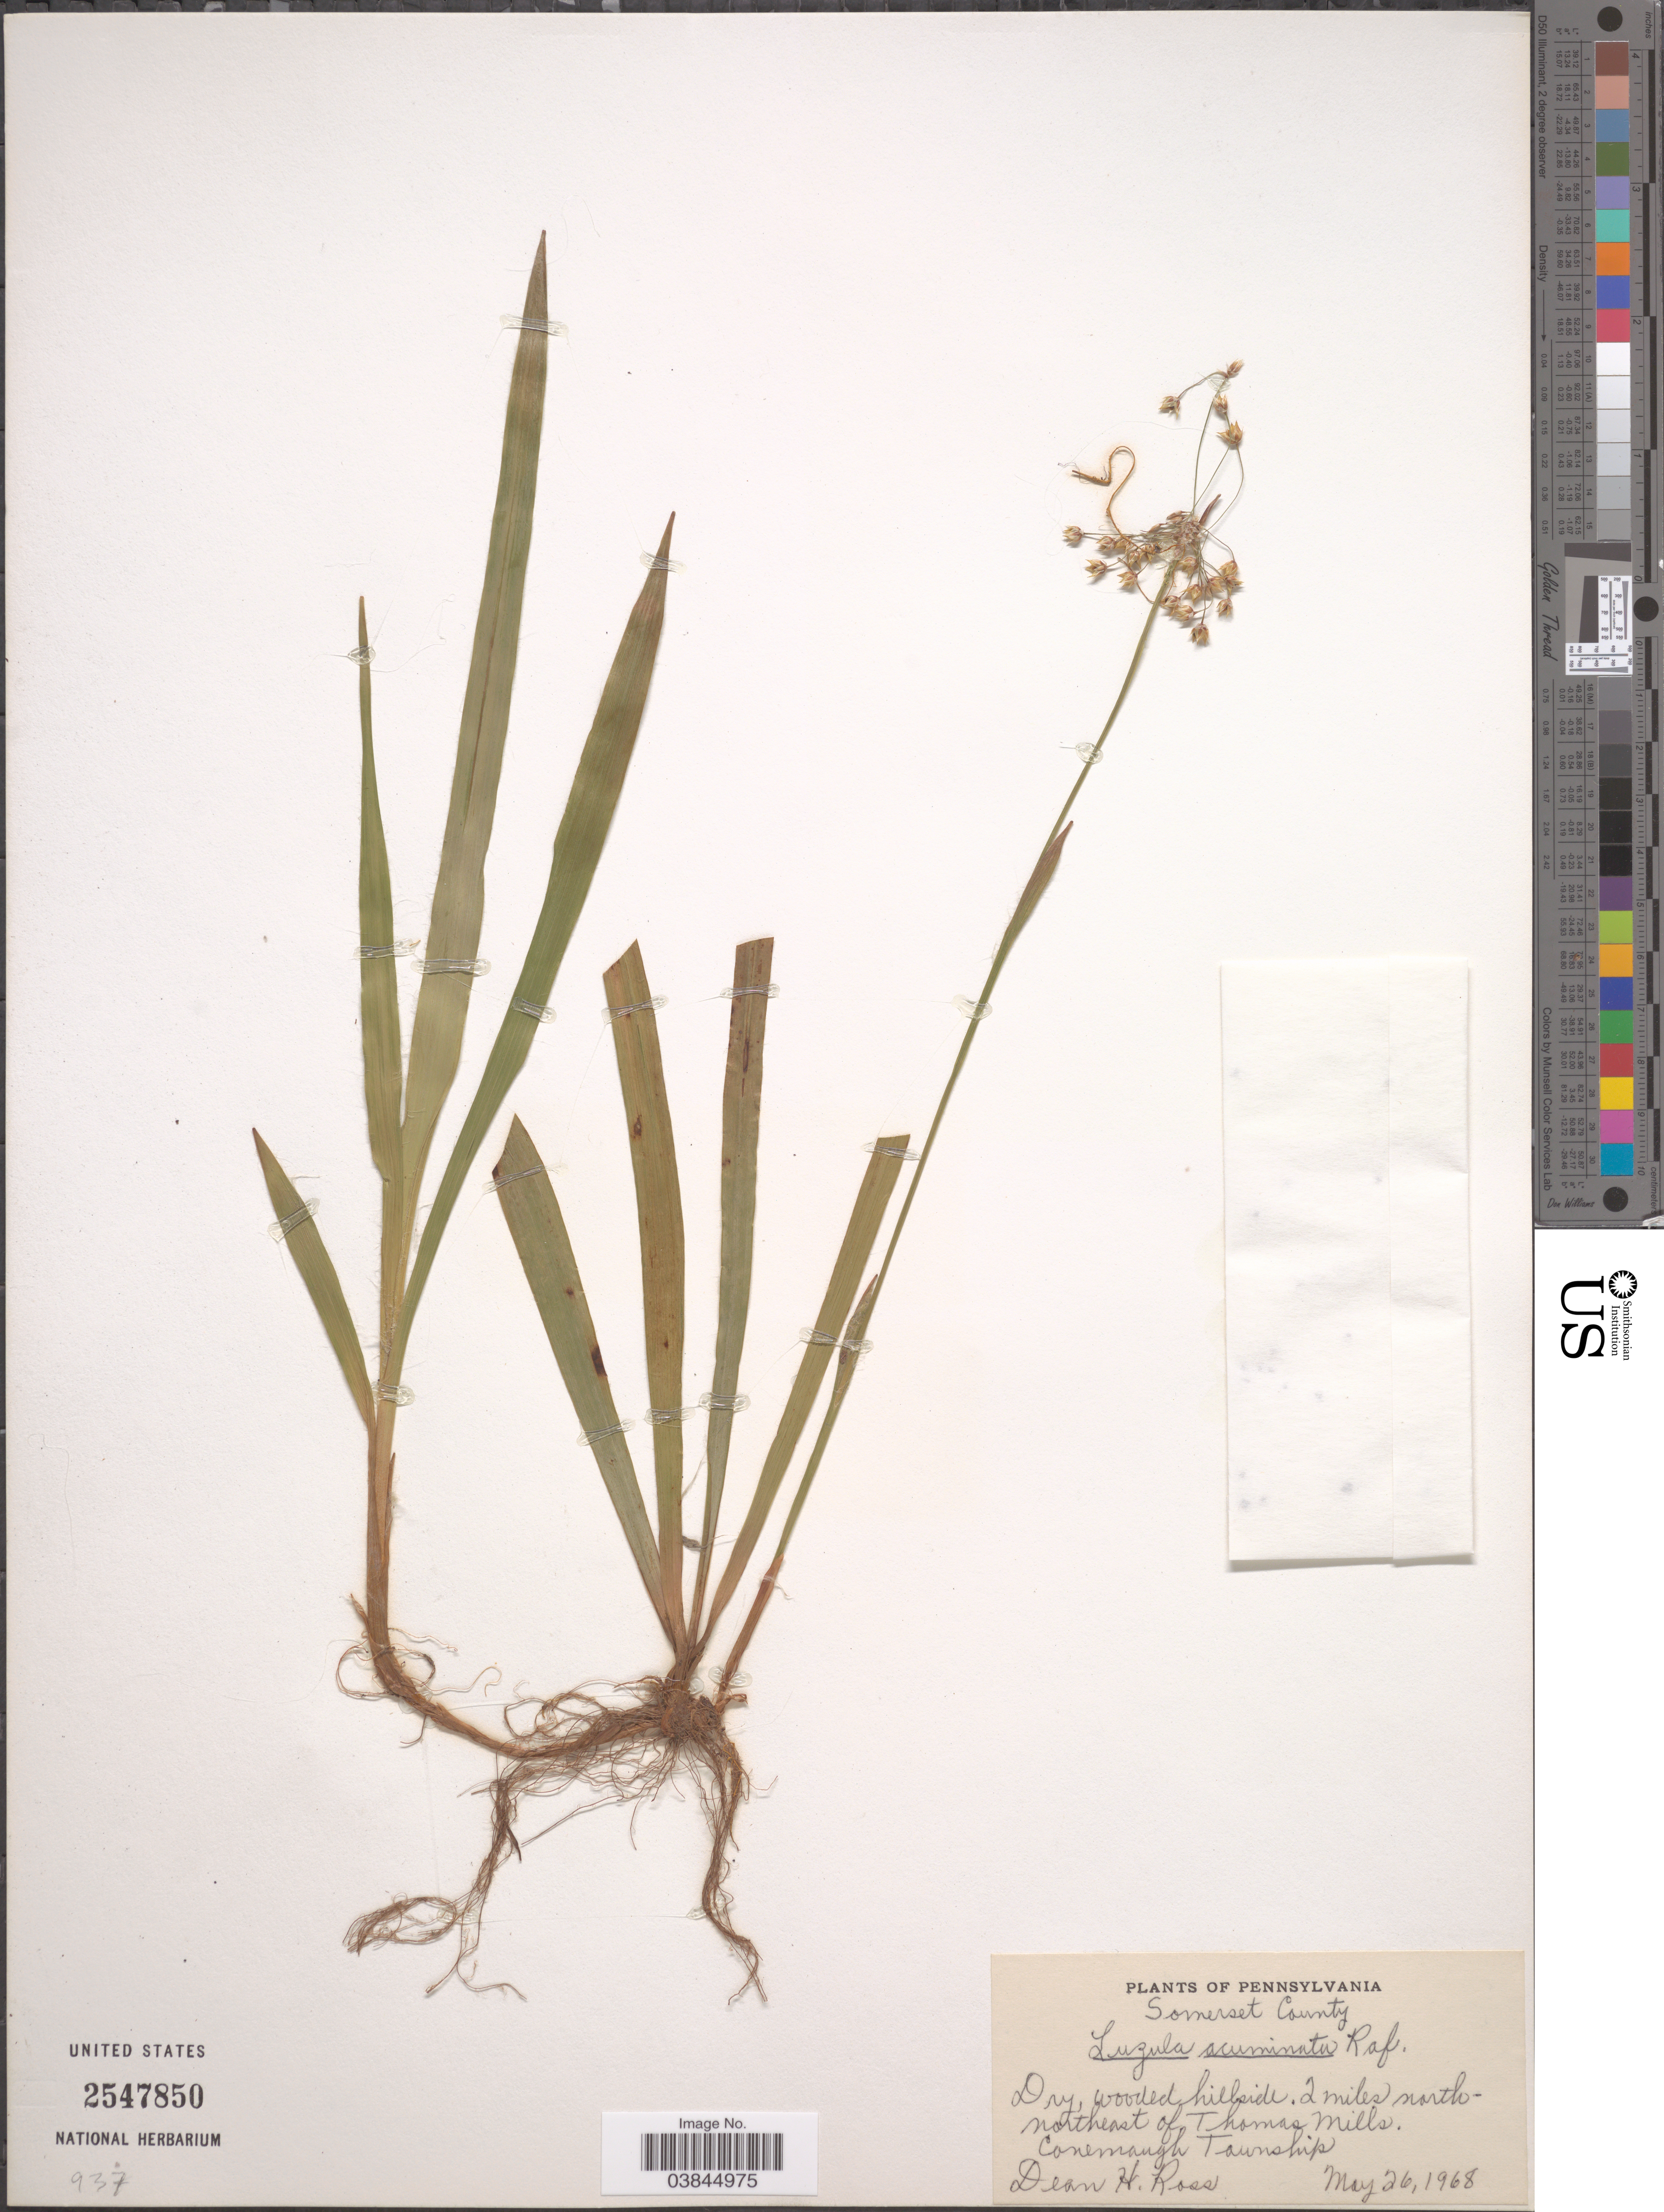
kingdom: Plantae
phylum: Tracheophyta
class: Liliopsida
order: Poales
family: Juncaceae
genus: Luzula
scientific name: Luzula acuminata var. acuminata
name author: Raf.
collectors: D. Ross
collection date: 1968-05-26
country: United States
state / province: Pennsylvania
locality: Somerset County. 2 miles north-northeast of Thomas Mills. Conemaugh Township.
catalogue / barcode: US 2547850